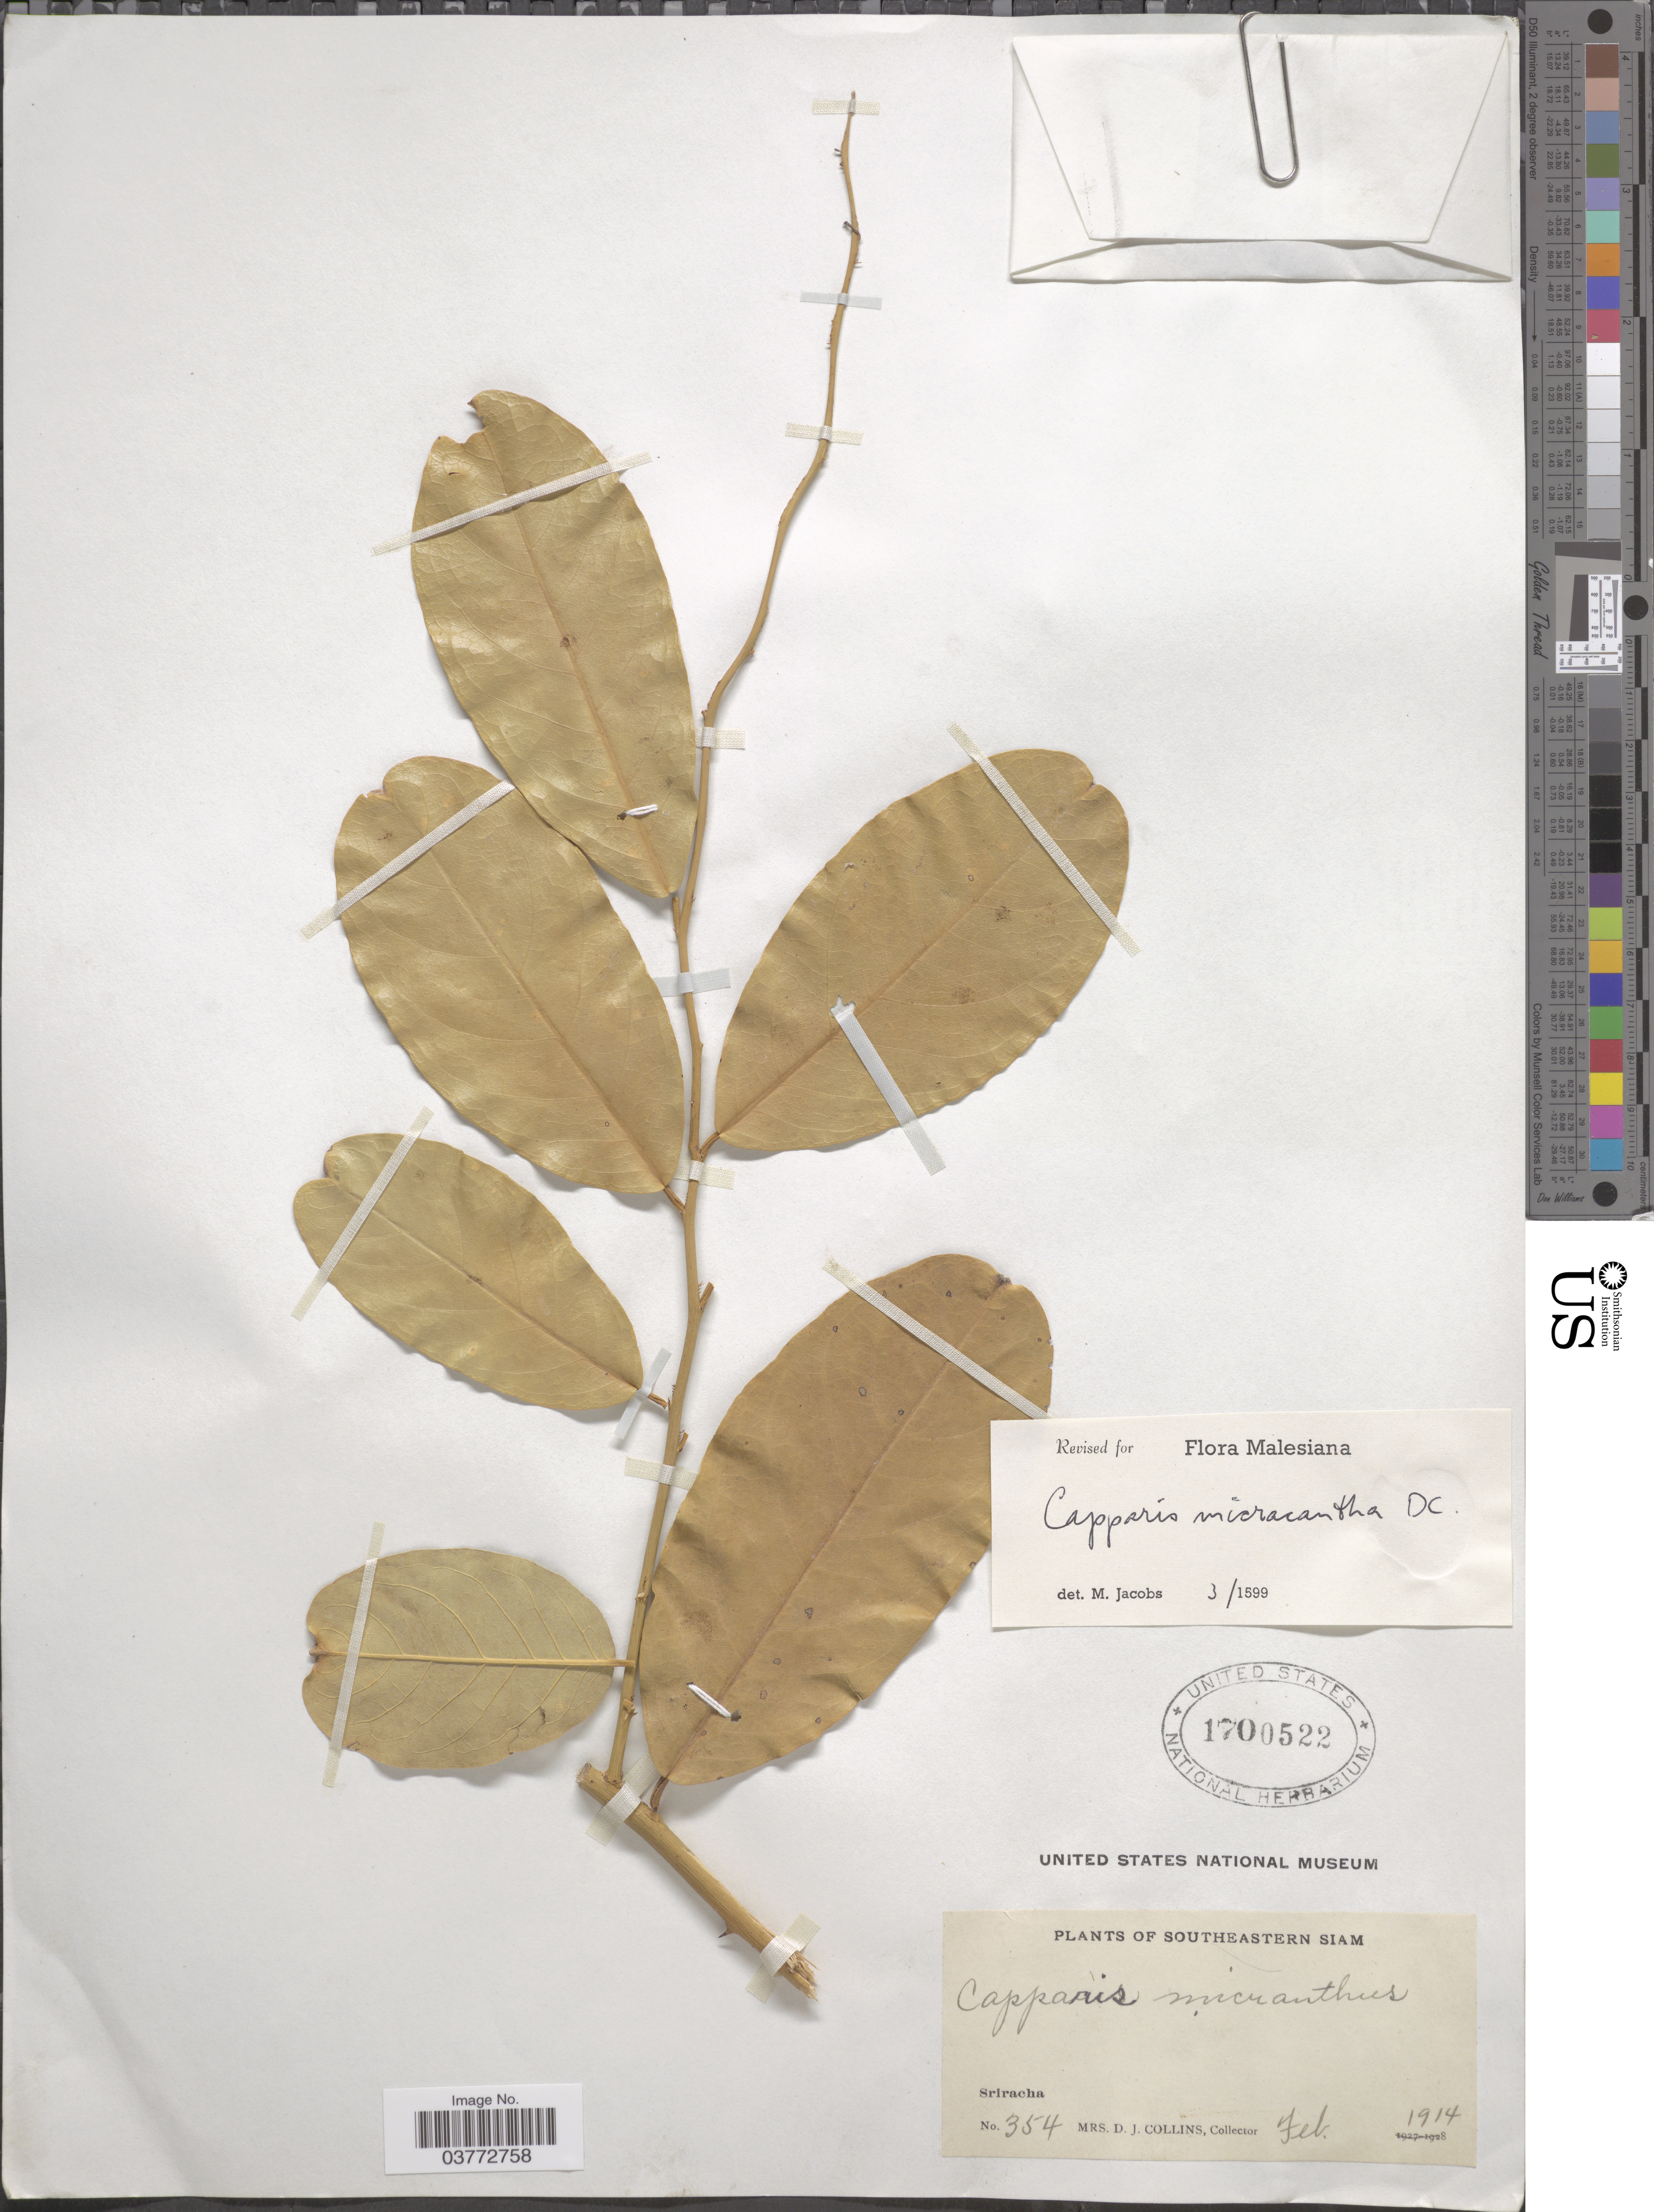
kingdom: Plantae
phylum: Tracheophyta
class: Magnoliopsida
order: Brassicales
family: Capparaceae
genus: Capparis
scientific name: Capparis micracantha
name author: DC.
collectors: Mrs. D. J. Collins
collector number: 354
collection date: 1914-02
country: Thailand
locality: Southeastern Siam. Sriracha.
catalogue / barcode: US 1700522